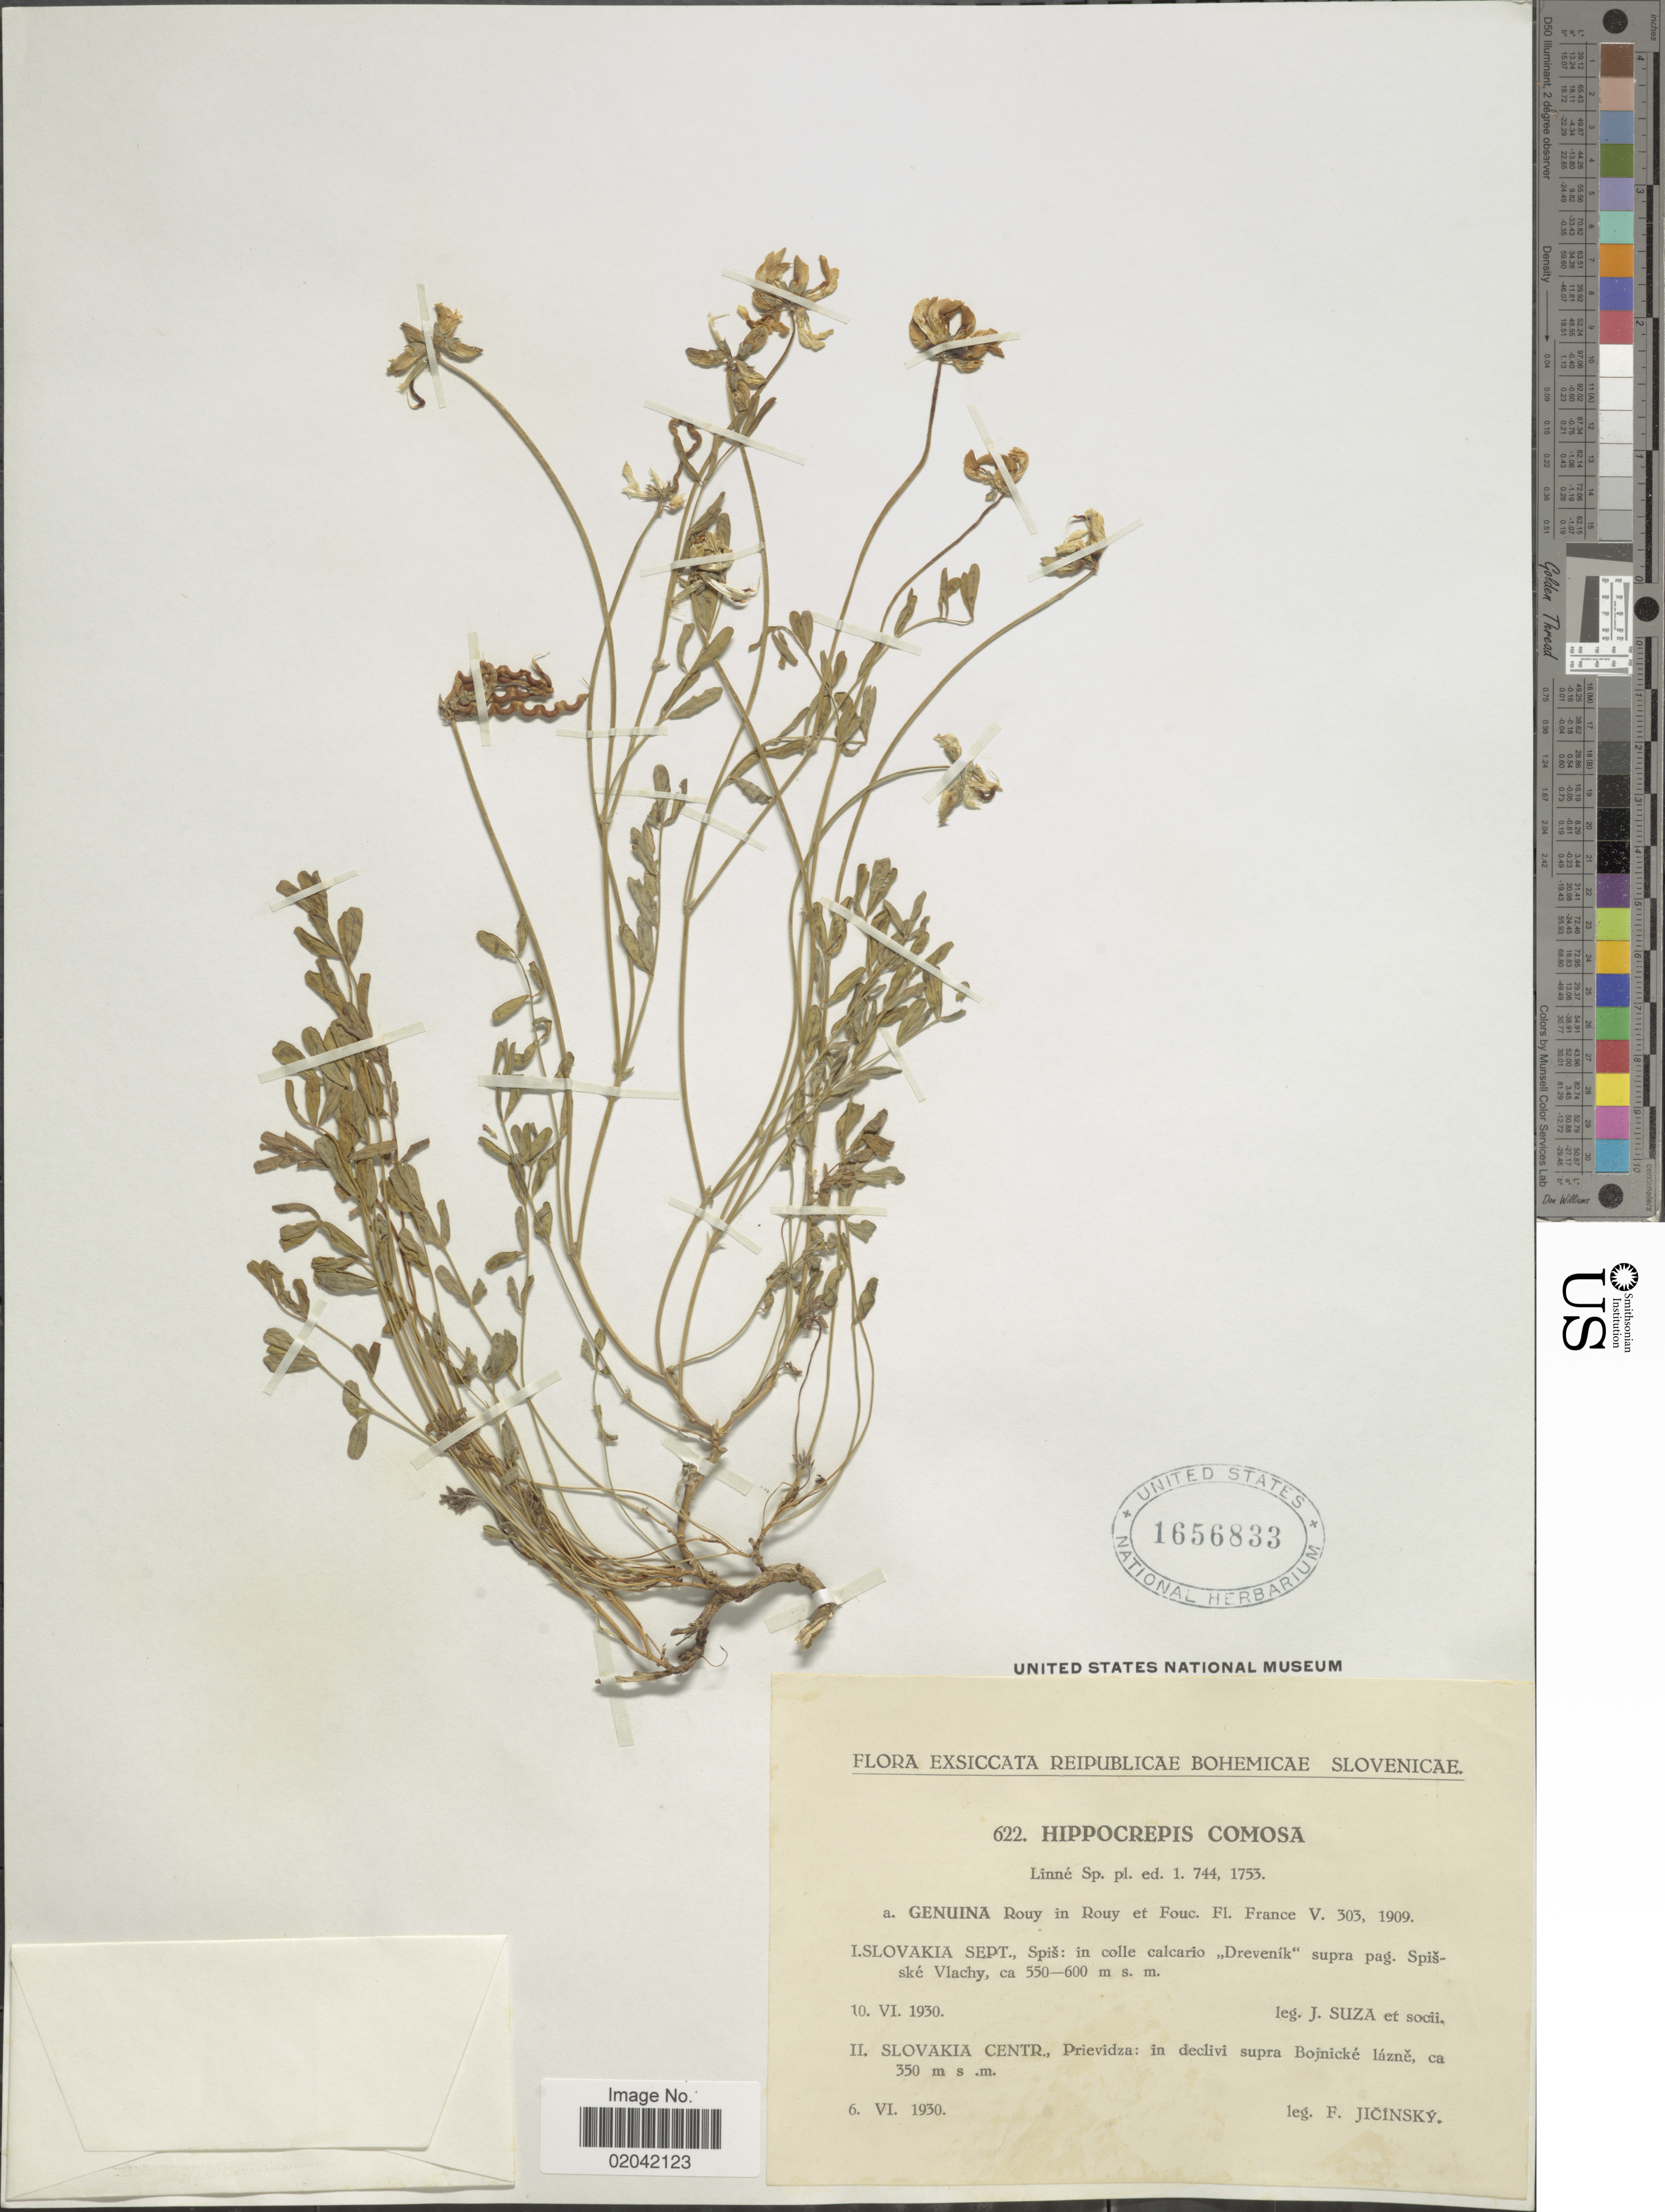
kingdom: Plantae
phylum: Tracheophyta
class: Magnoliopsida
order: Fabales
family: Fabaceae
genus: Hippocrepis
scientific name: Hippocrepis comosa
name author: L.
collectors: J. Suza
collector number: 622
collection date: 1930-06-10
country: Slovakia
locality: Reipublicae Bohemicae Slovenicae. Slovakia Sept., Spis: i n colle calcario Drevenik supra pag. Spisske Vlachy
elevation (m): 550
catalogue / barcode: US 1656833